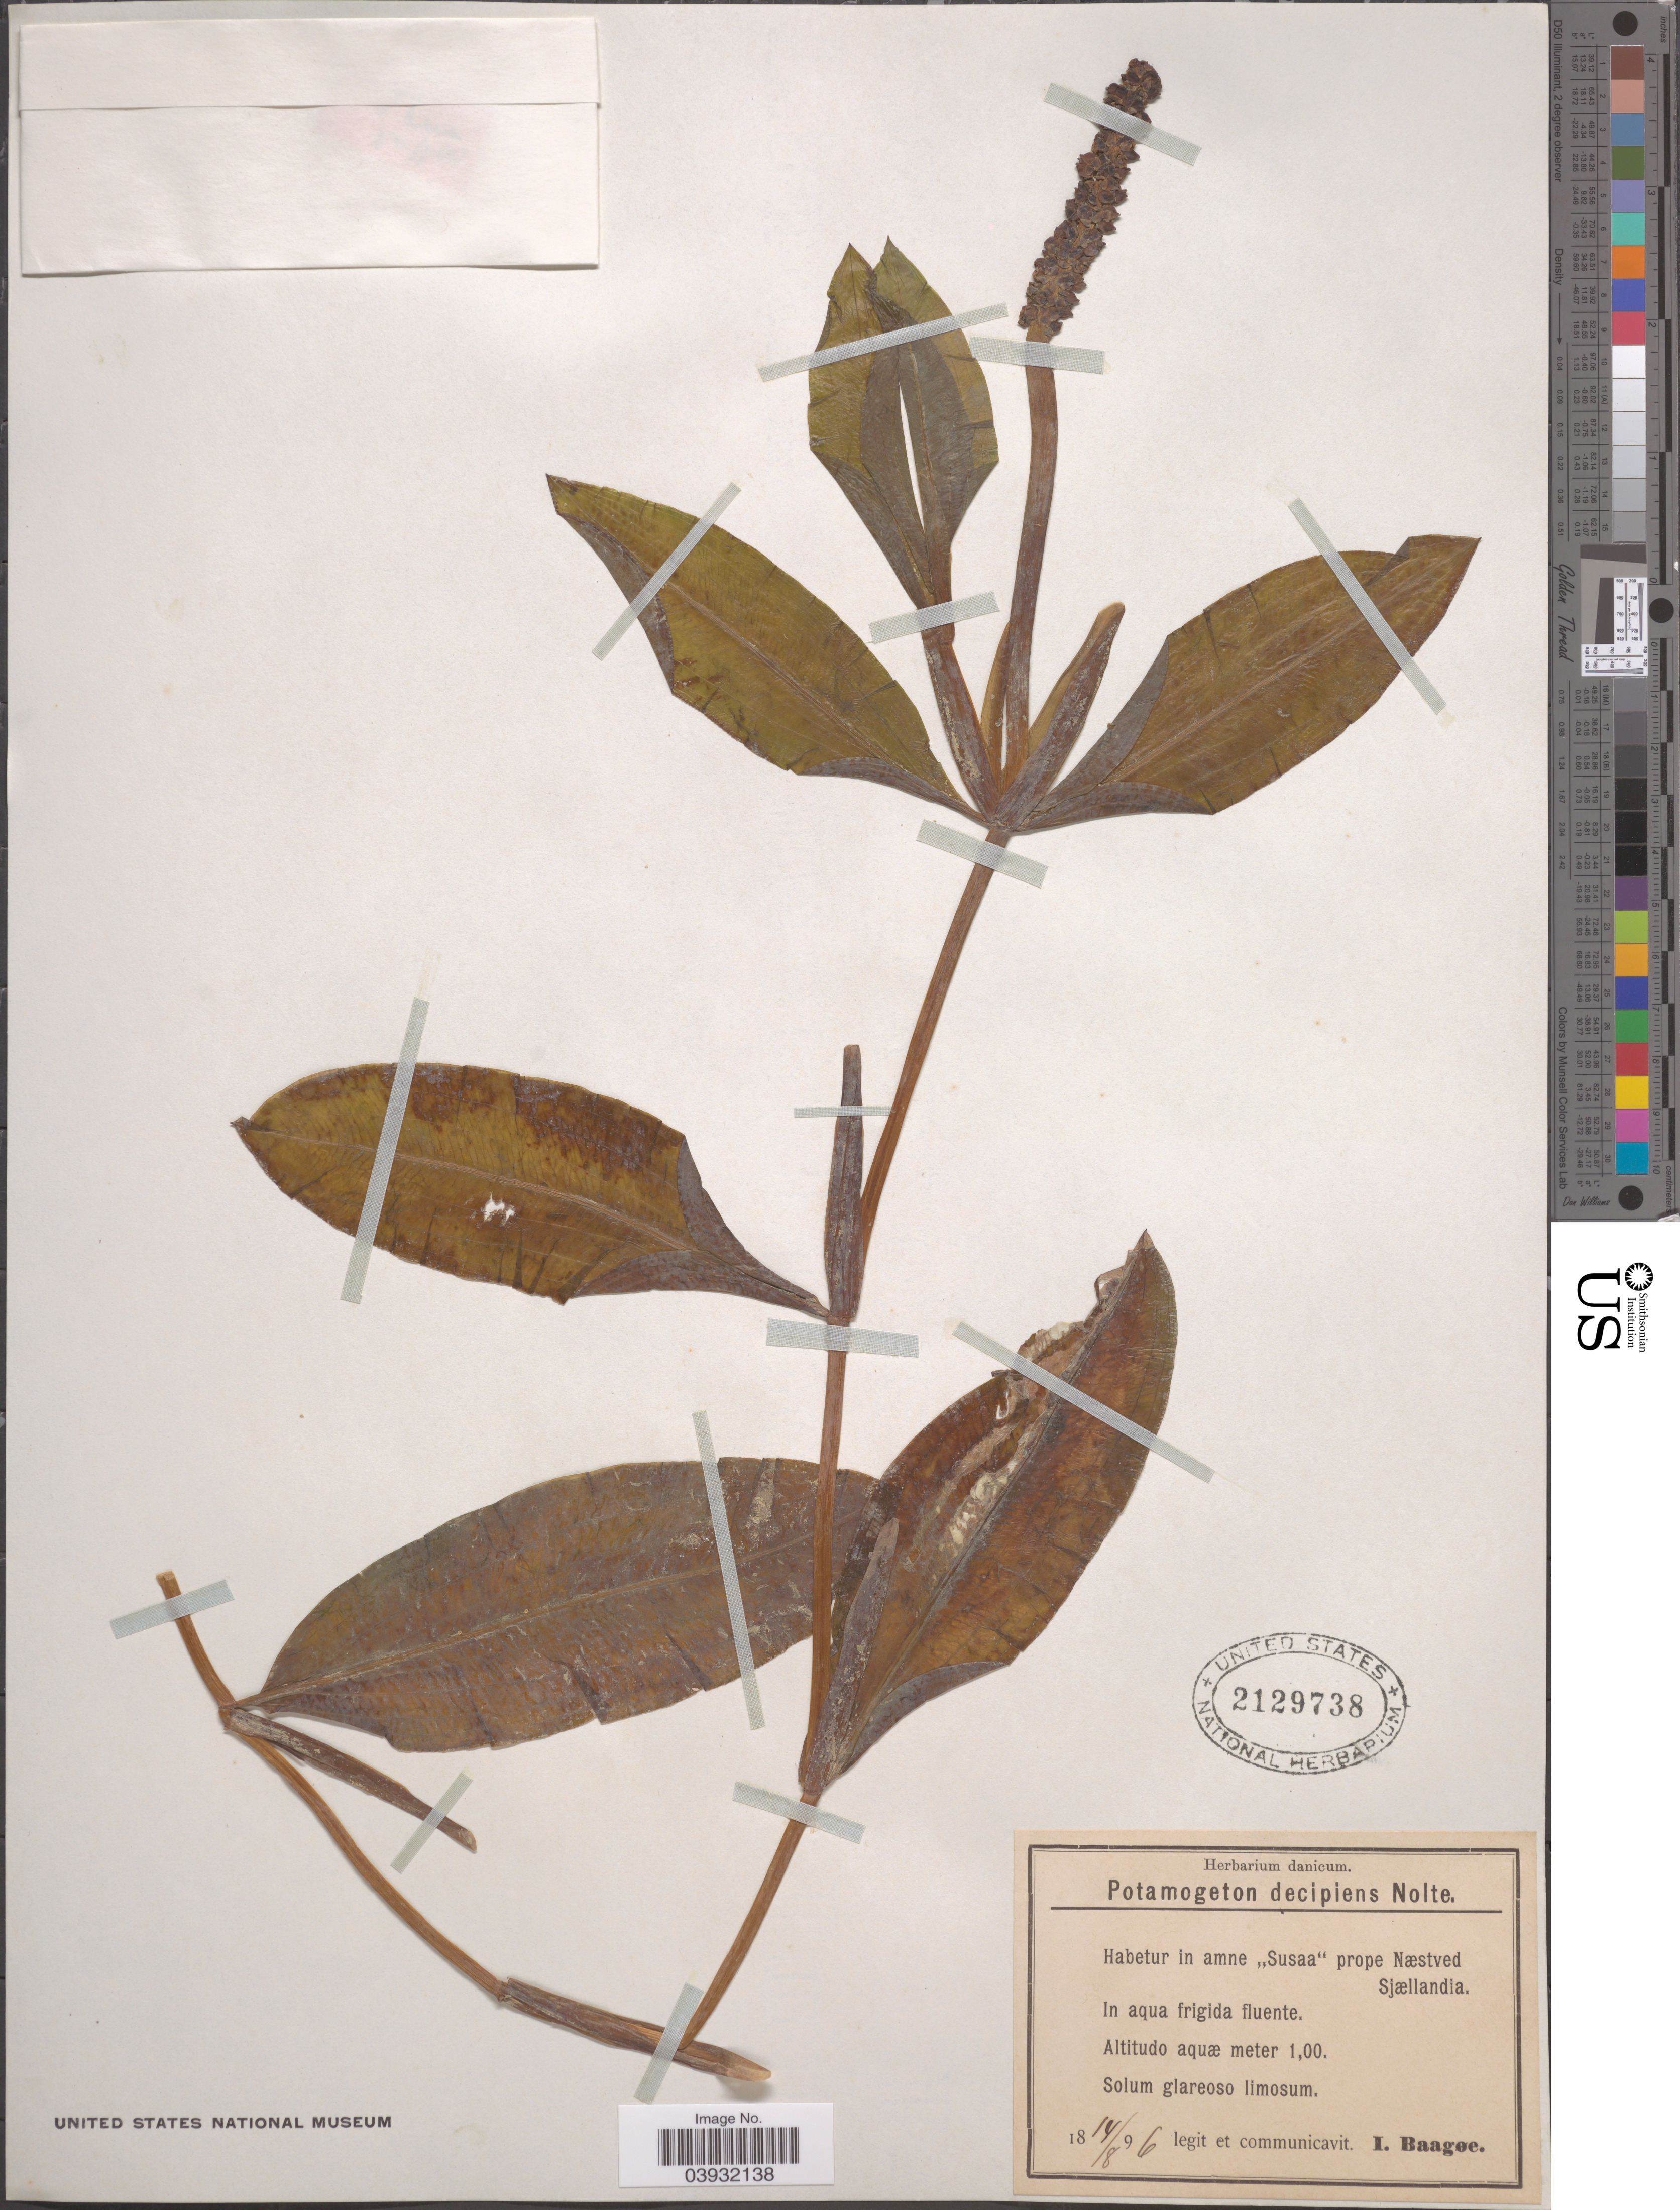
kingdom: Plantae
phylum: Tracheophyta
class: Liliopsida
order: Alismatales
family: Potamogetonaceae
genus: Potamogeton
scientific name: Potamogeton decipiens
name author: Nolte ex W.D.J. Koch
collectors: I. Baagøe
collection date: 1896-08-14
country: Denmark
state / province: Sjæland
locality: Habetur in amne "Susaa" prope Næstved, Sjællandia.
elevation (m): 1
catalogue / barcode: US 2129738